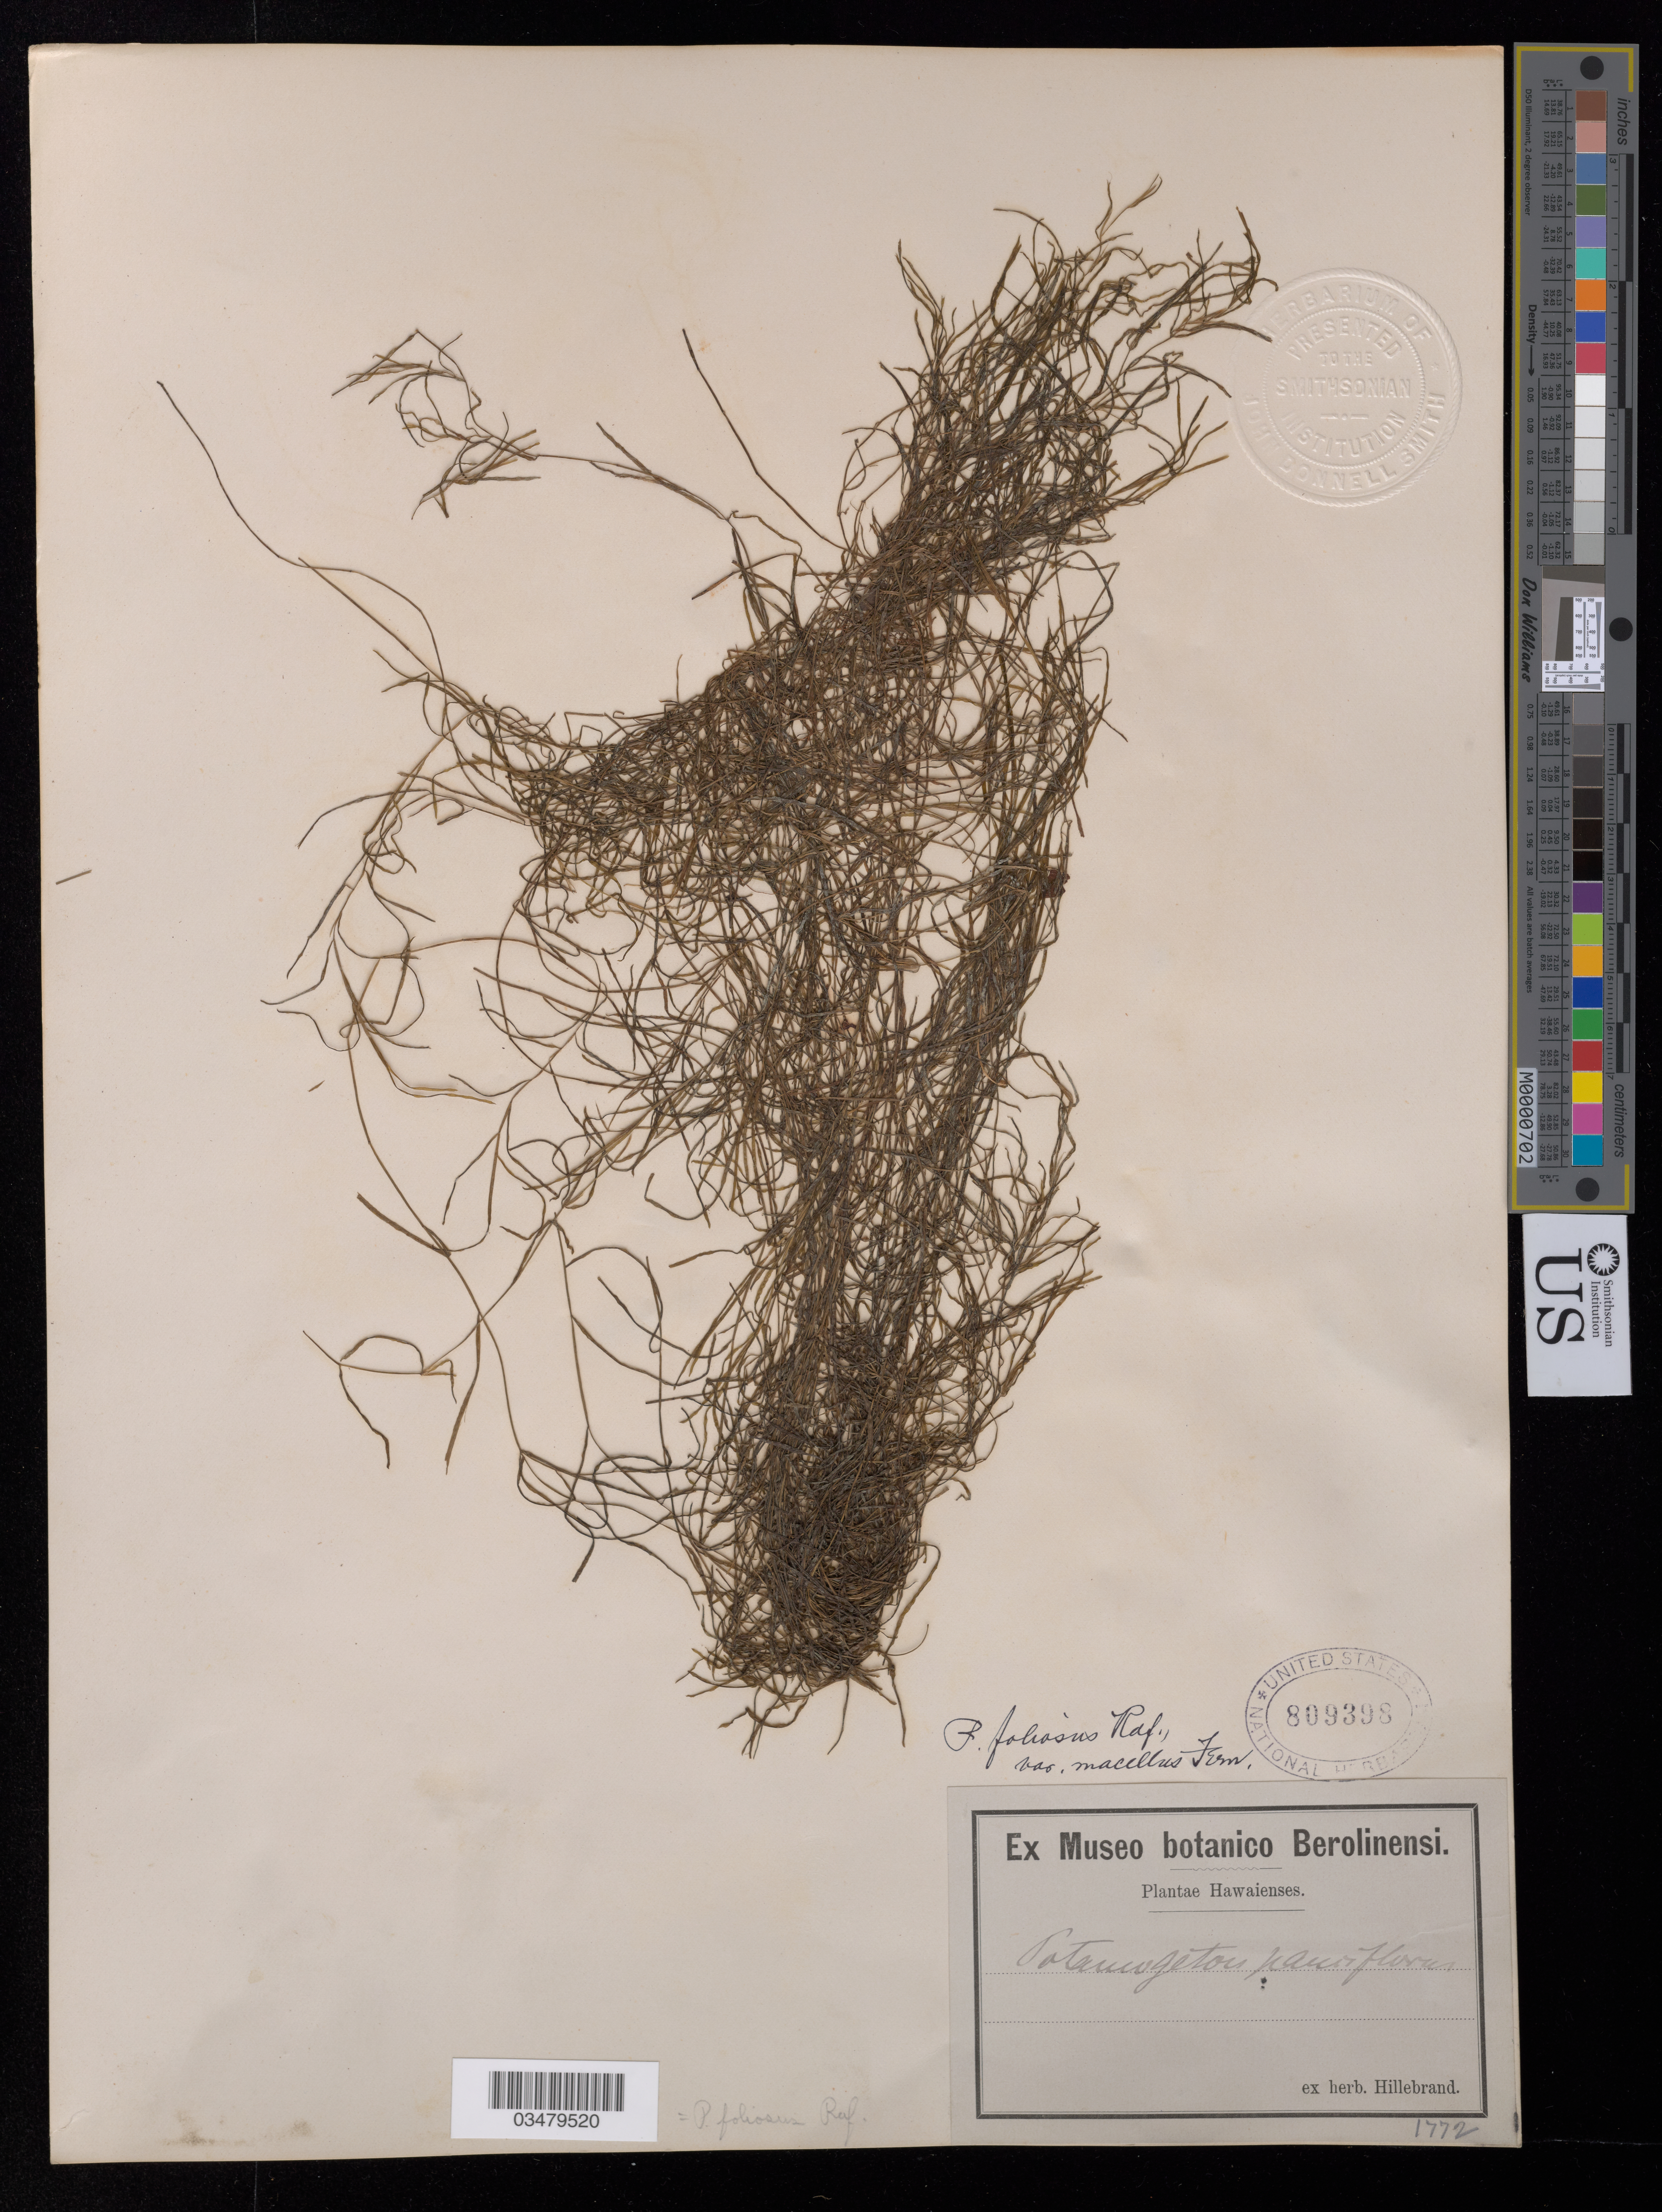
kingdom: Plantae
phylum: Tracheophyta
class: Liliopsida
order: Alismatales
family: Potamogetonaceae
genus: Potamogeton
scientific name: Potamogeton foliosus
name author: Raf.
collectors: W. Hillebrand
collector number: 1772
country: United States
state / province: Hawaii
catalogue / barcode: US 809398